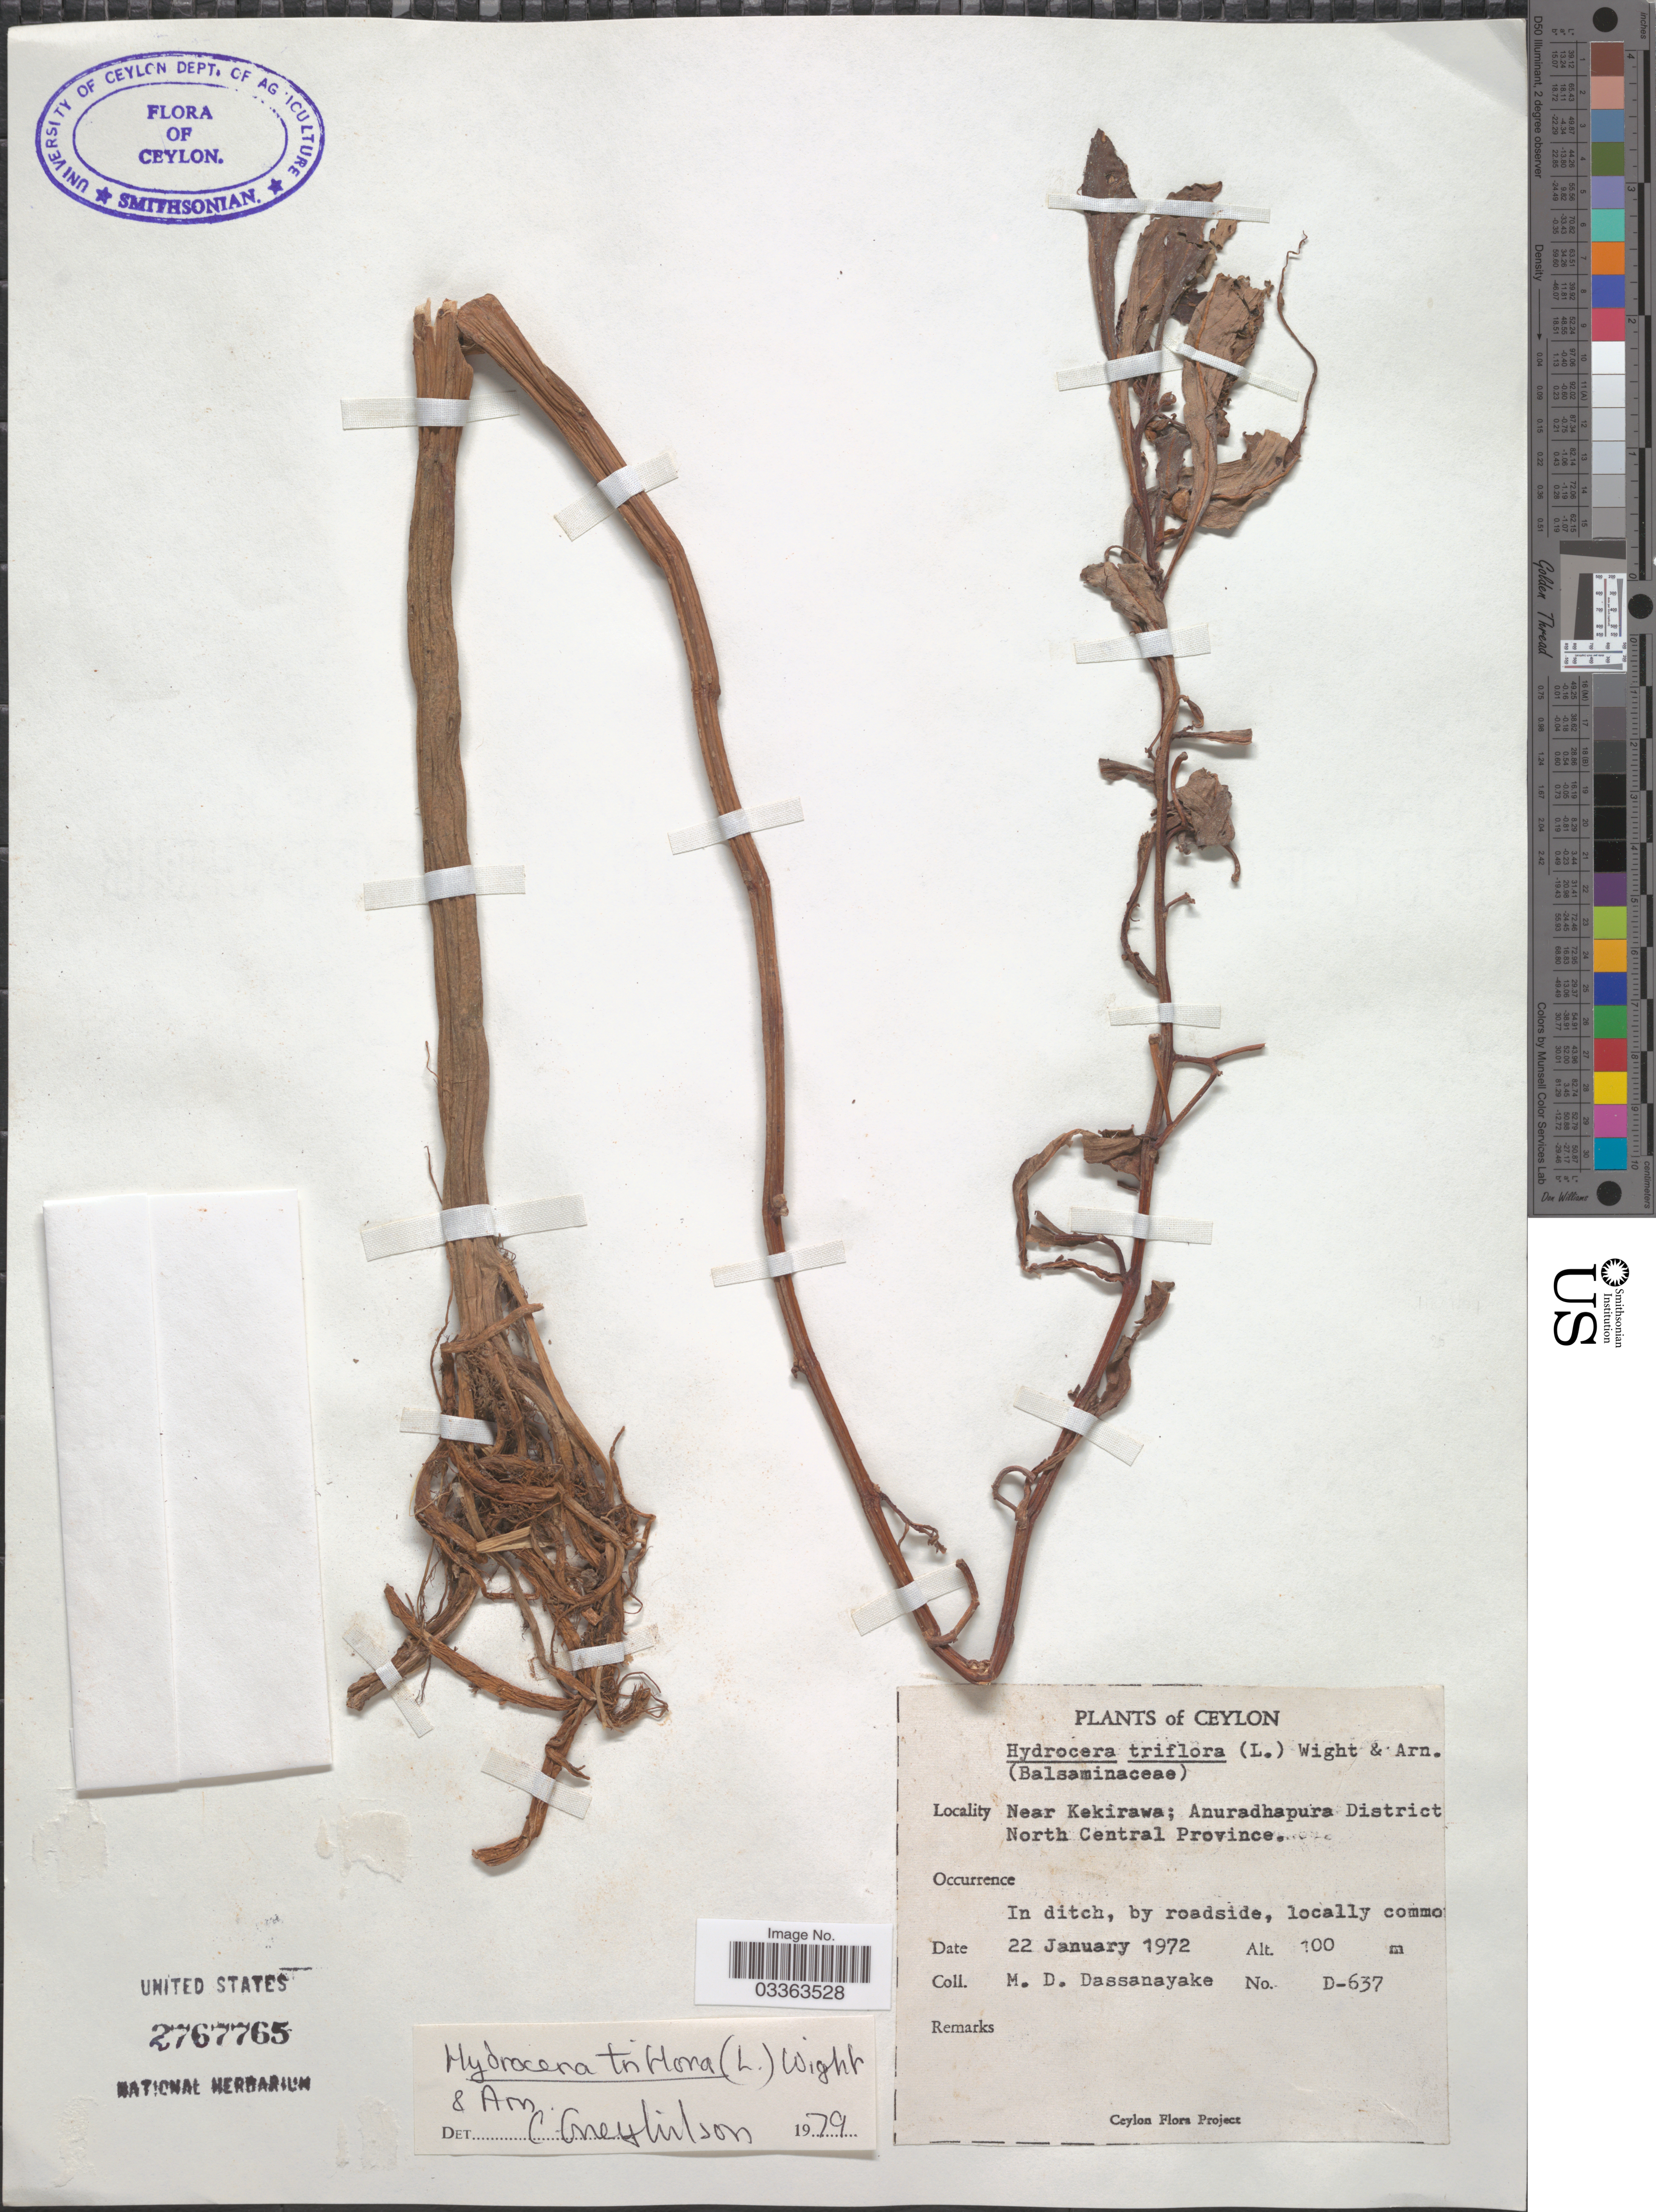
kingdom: Plantae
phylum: Tracheophyta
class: Magnoliopsida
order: Ericales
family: Balsaminaceae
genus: Hydrocera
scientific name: Hydrocera triflora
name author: (L.) Wight & Arn.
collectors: M. D. Dassanayake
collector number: D-637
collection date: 1972-01-22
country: Sri Lanka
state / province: North Central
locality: Ceylon, Near Kekirawa; Anuradhapura District.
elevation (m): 100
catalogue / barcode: US 2767765